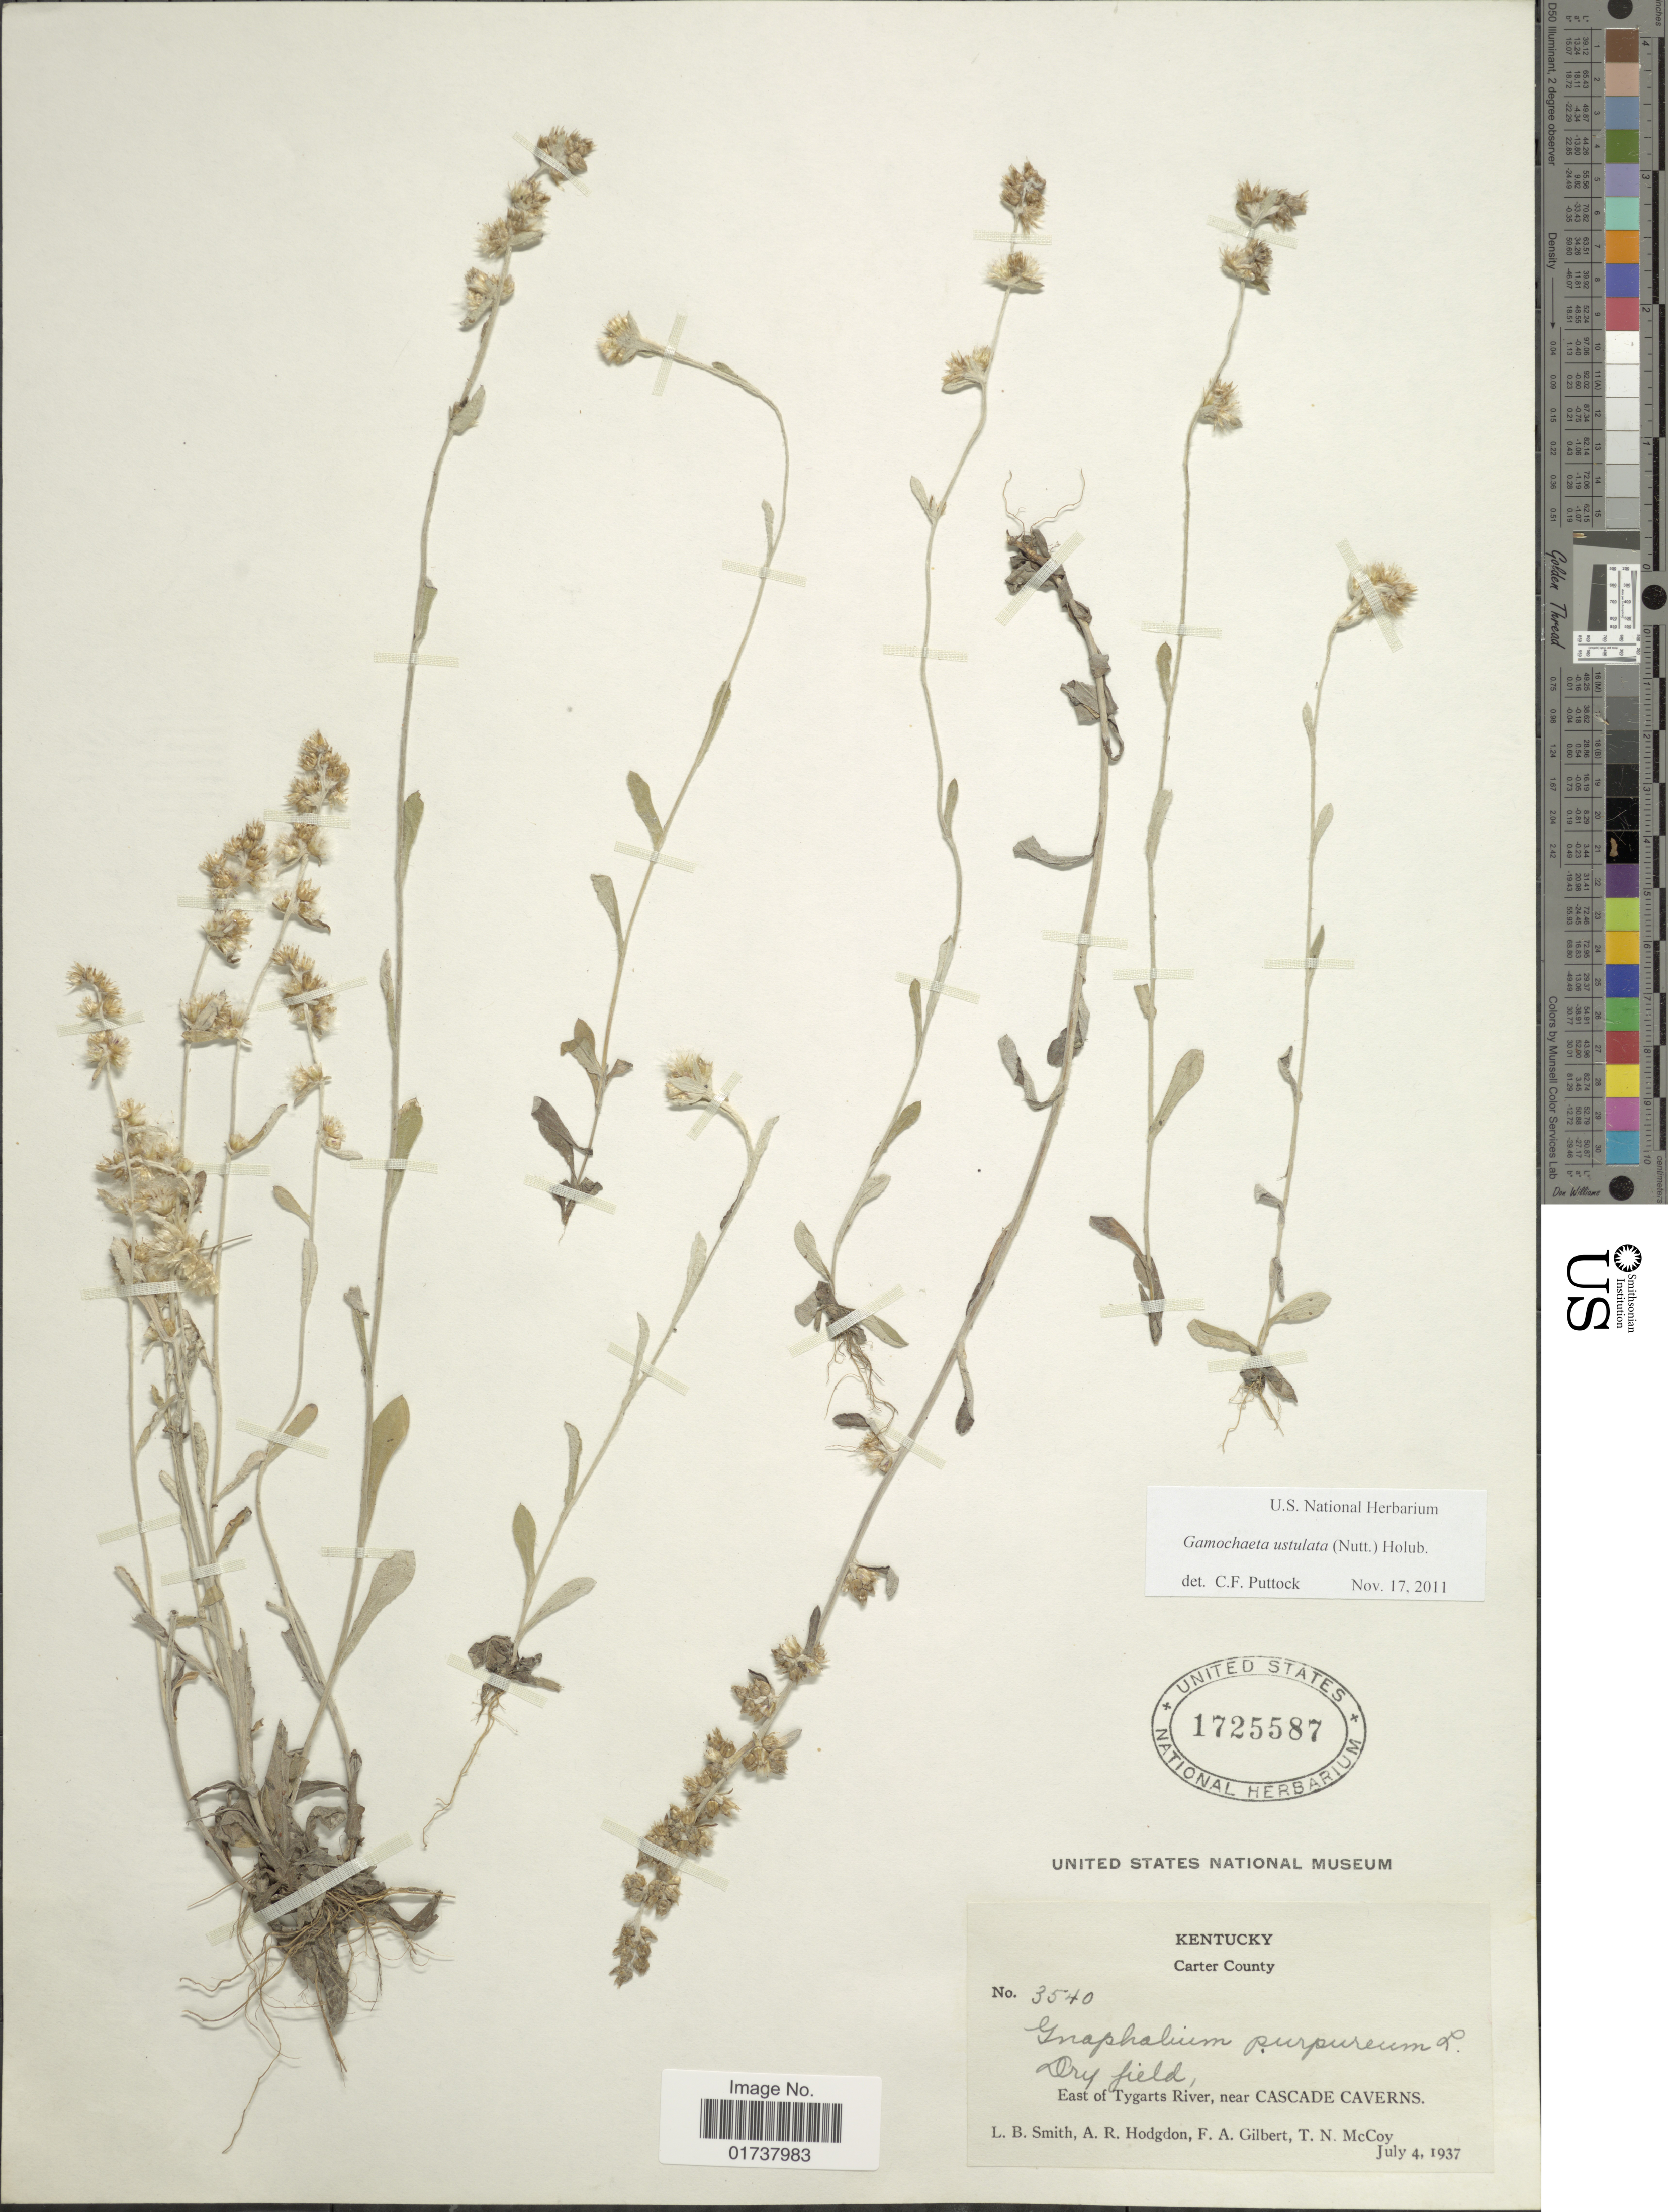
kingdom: Plantae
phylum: Tracheophyta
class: Magnoliopsida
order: Asterales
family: Asteraceae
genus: Gamochaeta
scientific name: Gamochaeta purpurea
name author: (L.) Cabrera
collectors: L. Smith, A. R. Hodgdon, F. A. Gilbert & T. N. McCoy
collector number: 3540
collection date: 1937-07-04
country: United States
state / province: Kentucky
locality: Carter Counter, East of Tygarts River, near Cascade Caverns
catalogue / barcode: US 1725587